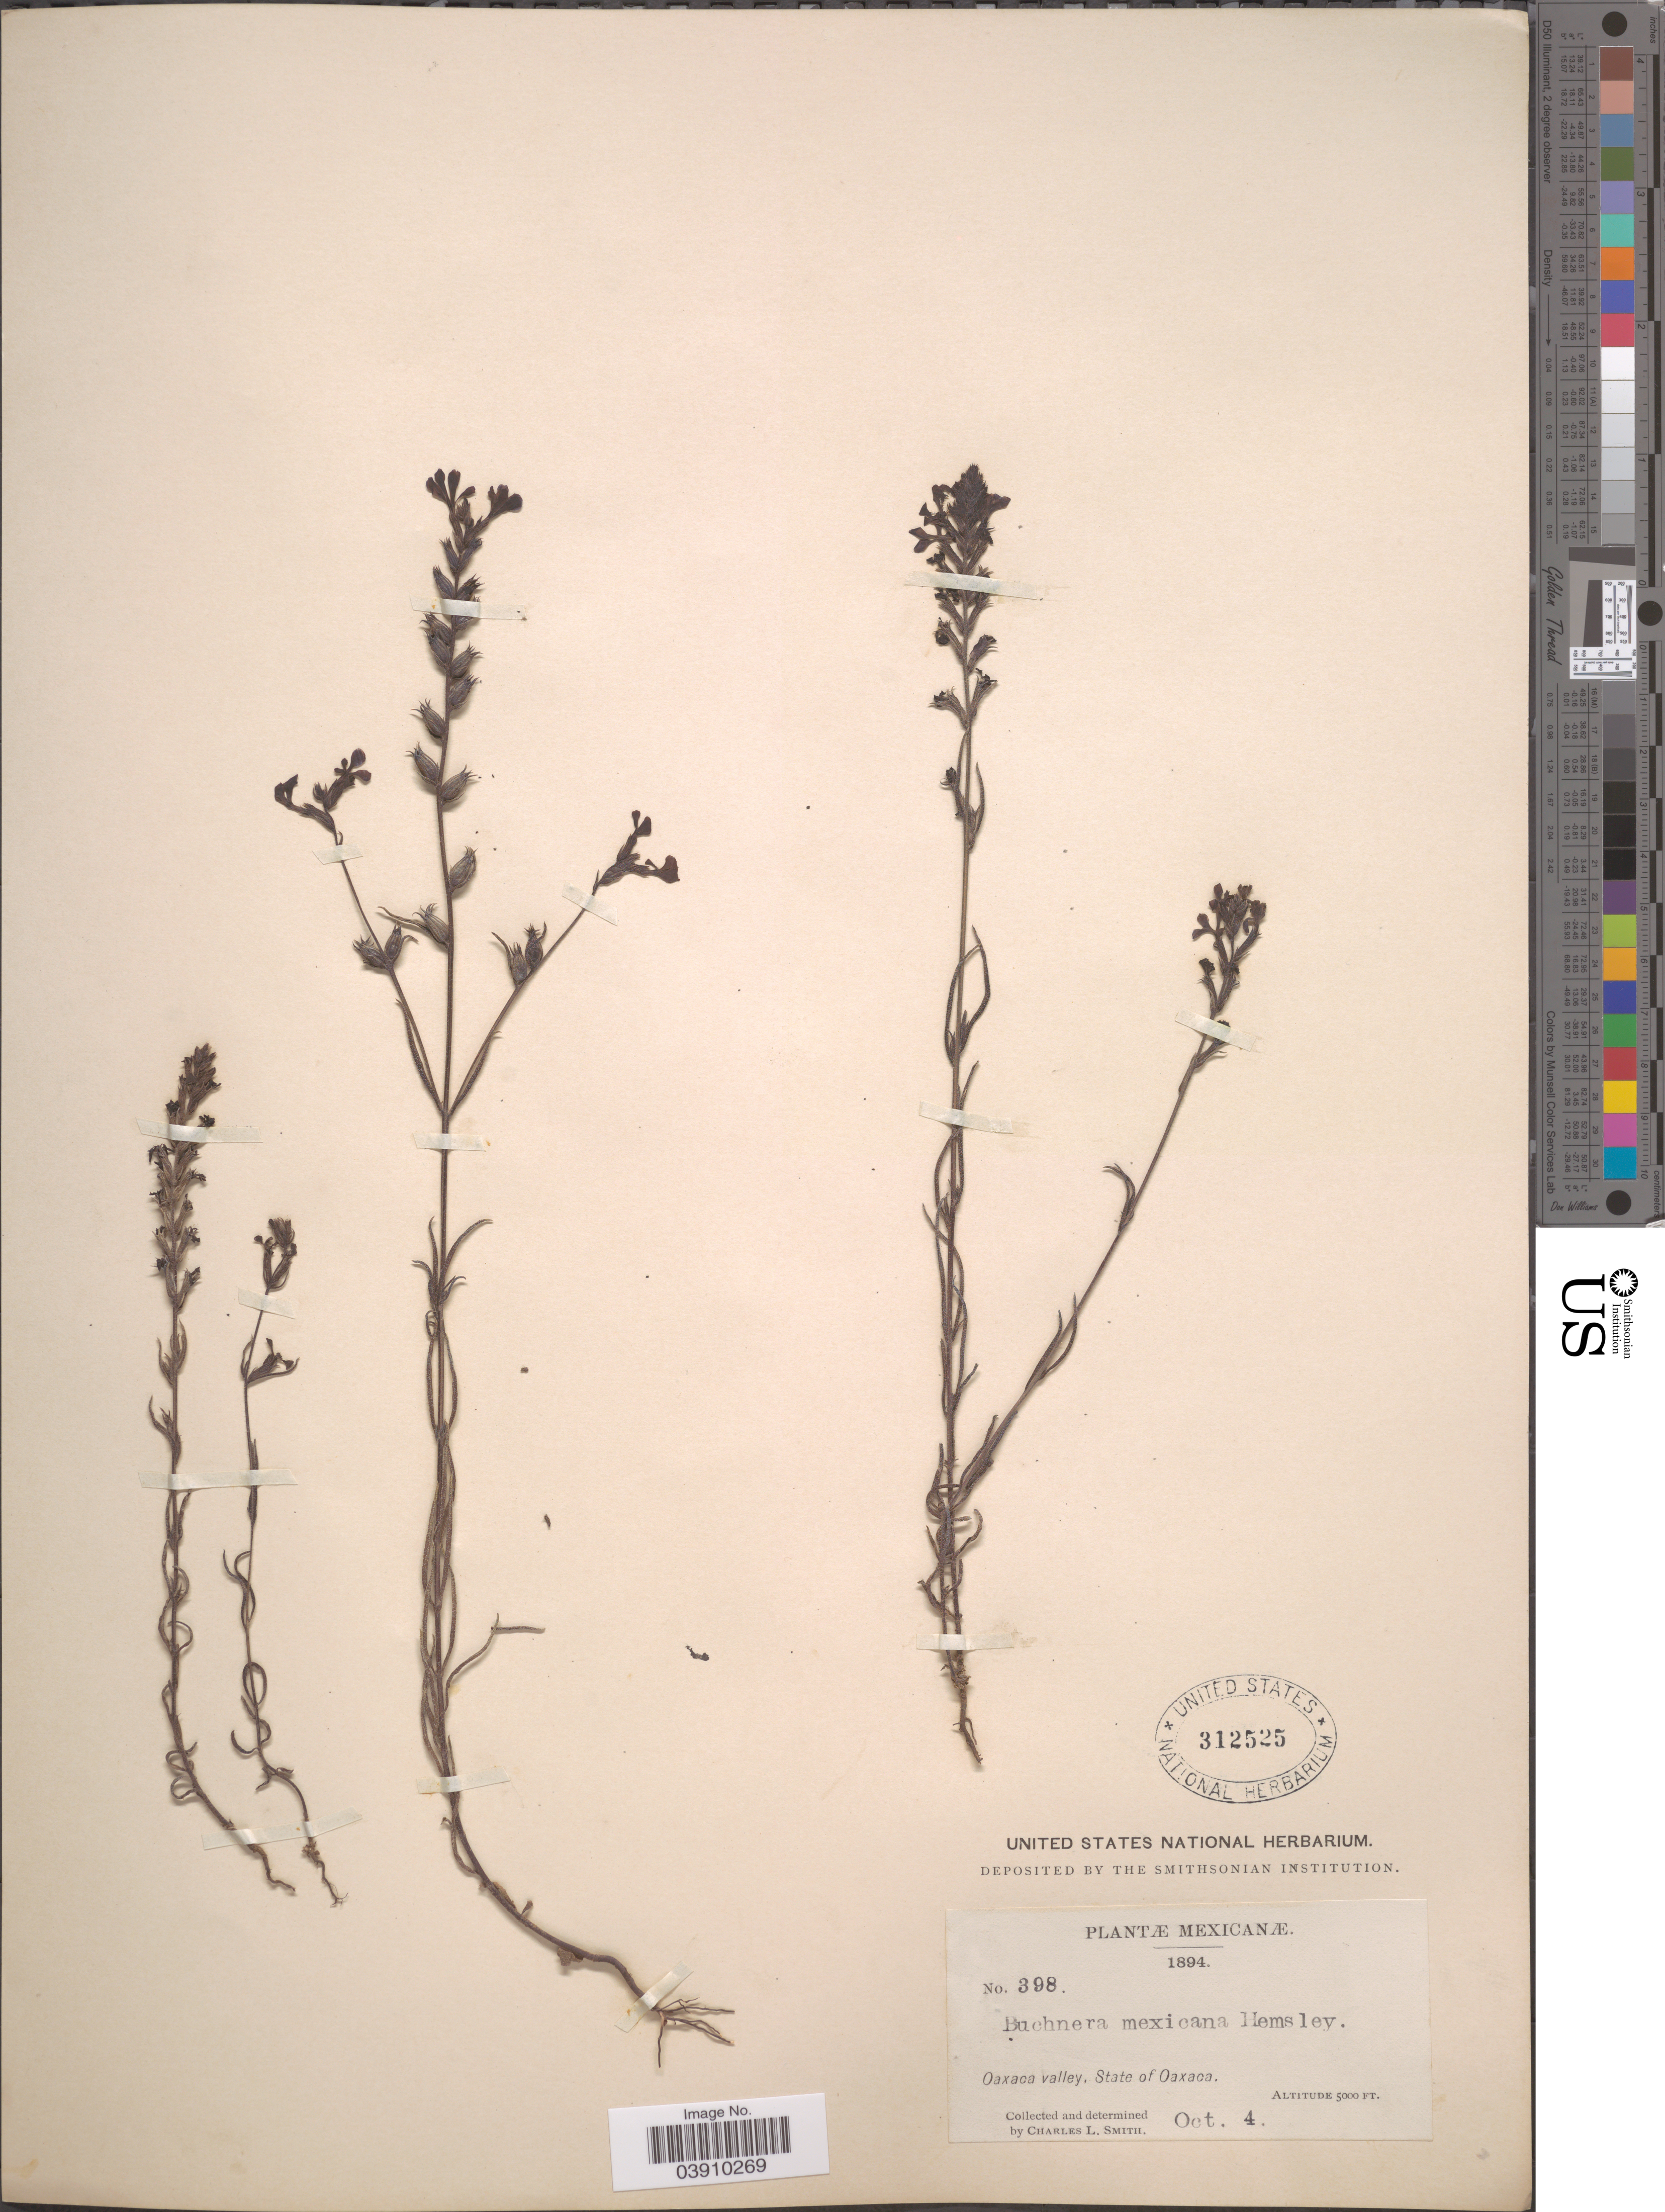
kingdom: Plantae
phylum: Tracheophyta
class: Magnoliopsida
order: Lamiales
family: Orobanchaceae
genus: Buchnera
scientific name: Buchnera pusilla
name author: Kunth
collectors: C. L. Smith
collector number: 398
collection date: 1894-10-04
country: Mexico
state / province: Oaxaca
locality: Oaxaca valley.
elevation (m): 1524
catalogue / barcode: US 312525